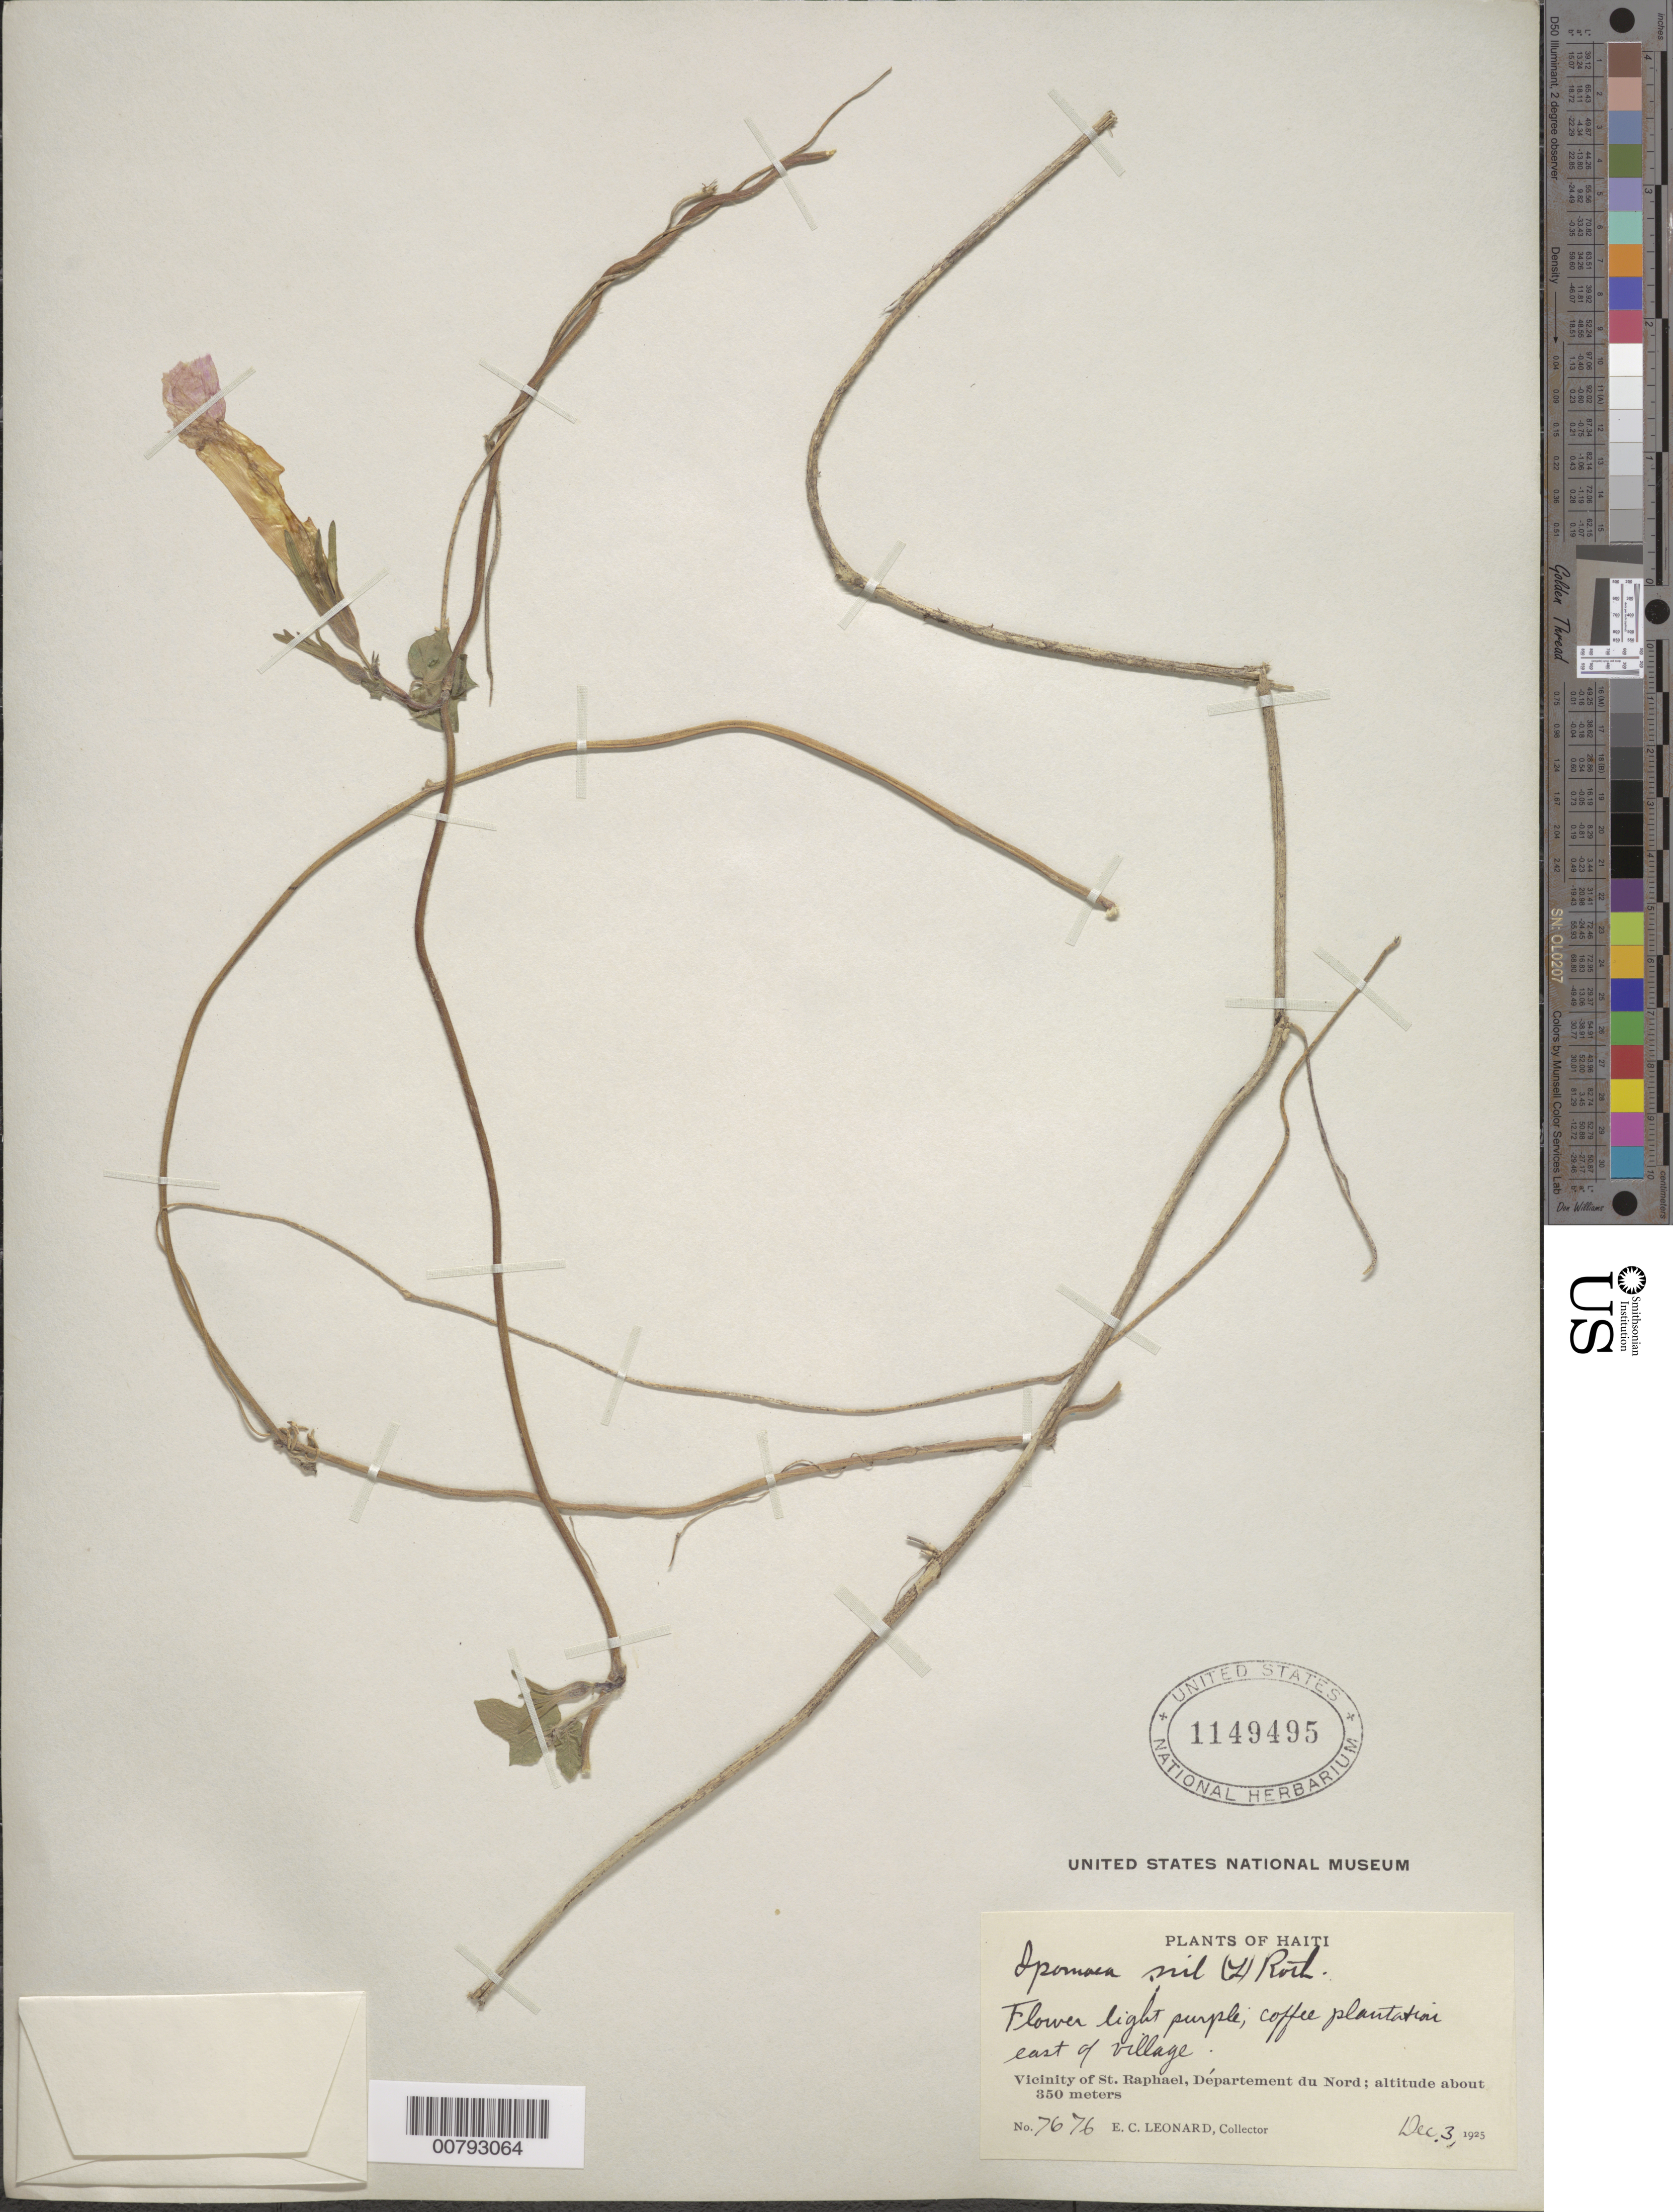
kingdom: Plantae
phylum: Tracheophyta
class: Magnoliopsida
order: Solanales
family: Convolvulaceae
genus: Ipomoea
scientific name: Ipomoea nil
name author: (L.) Roth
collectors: E. C. Leonard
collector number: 7676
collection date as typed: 03 Dec 1925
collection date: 1925-12-03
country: Haiti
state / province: Nord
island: Hispaniola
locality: Vicinity of St. Raphael, east of village.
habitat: Coffee plantation.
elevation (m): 350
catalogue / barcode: US 1149495